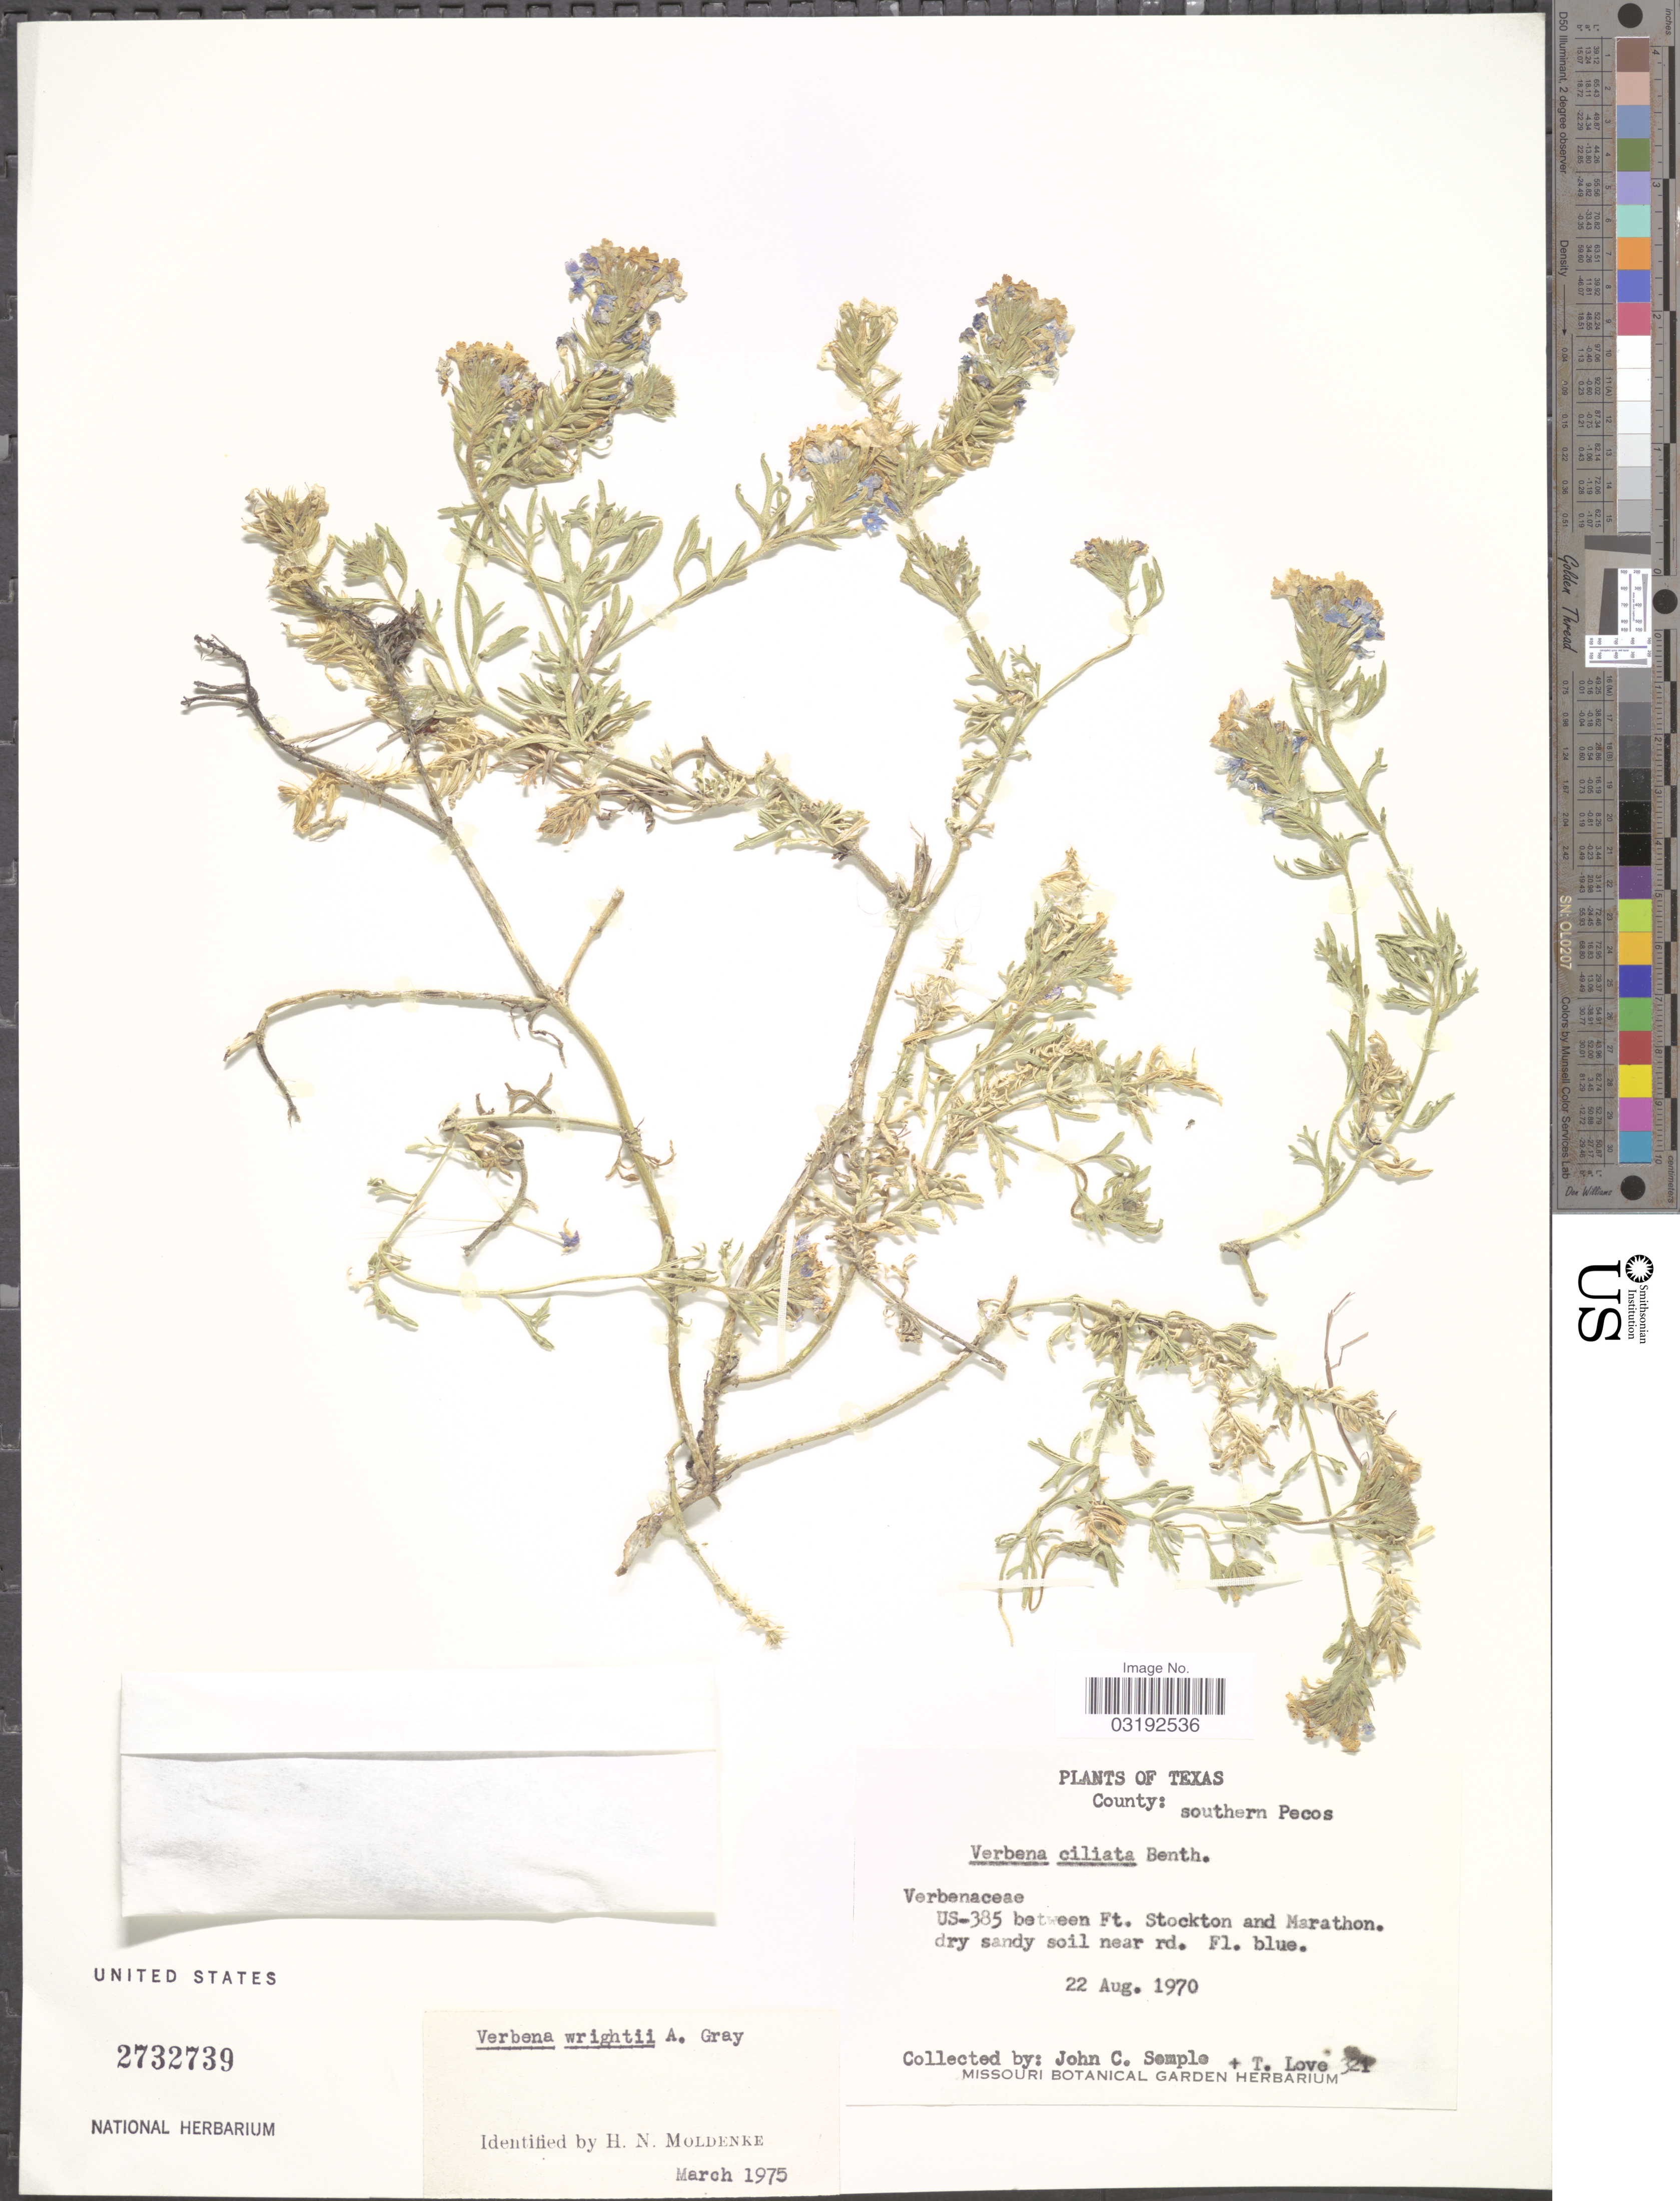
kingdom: Plantae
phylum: Tracheophyta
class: Magnoliopsida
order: Lamiales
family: Verbenaceae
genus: Verbena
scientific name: Verbena wrightii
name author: A. Gray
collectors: J. C. Semple & T. Love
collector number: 321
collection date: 1970-08-22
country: United States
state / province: Texas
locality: County: southern Pecos. US-385 between Ft. Stockton and Marathon. Dry sandy soil near rd.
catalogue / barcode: US 2732739